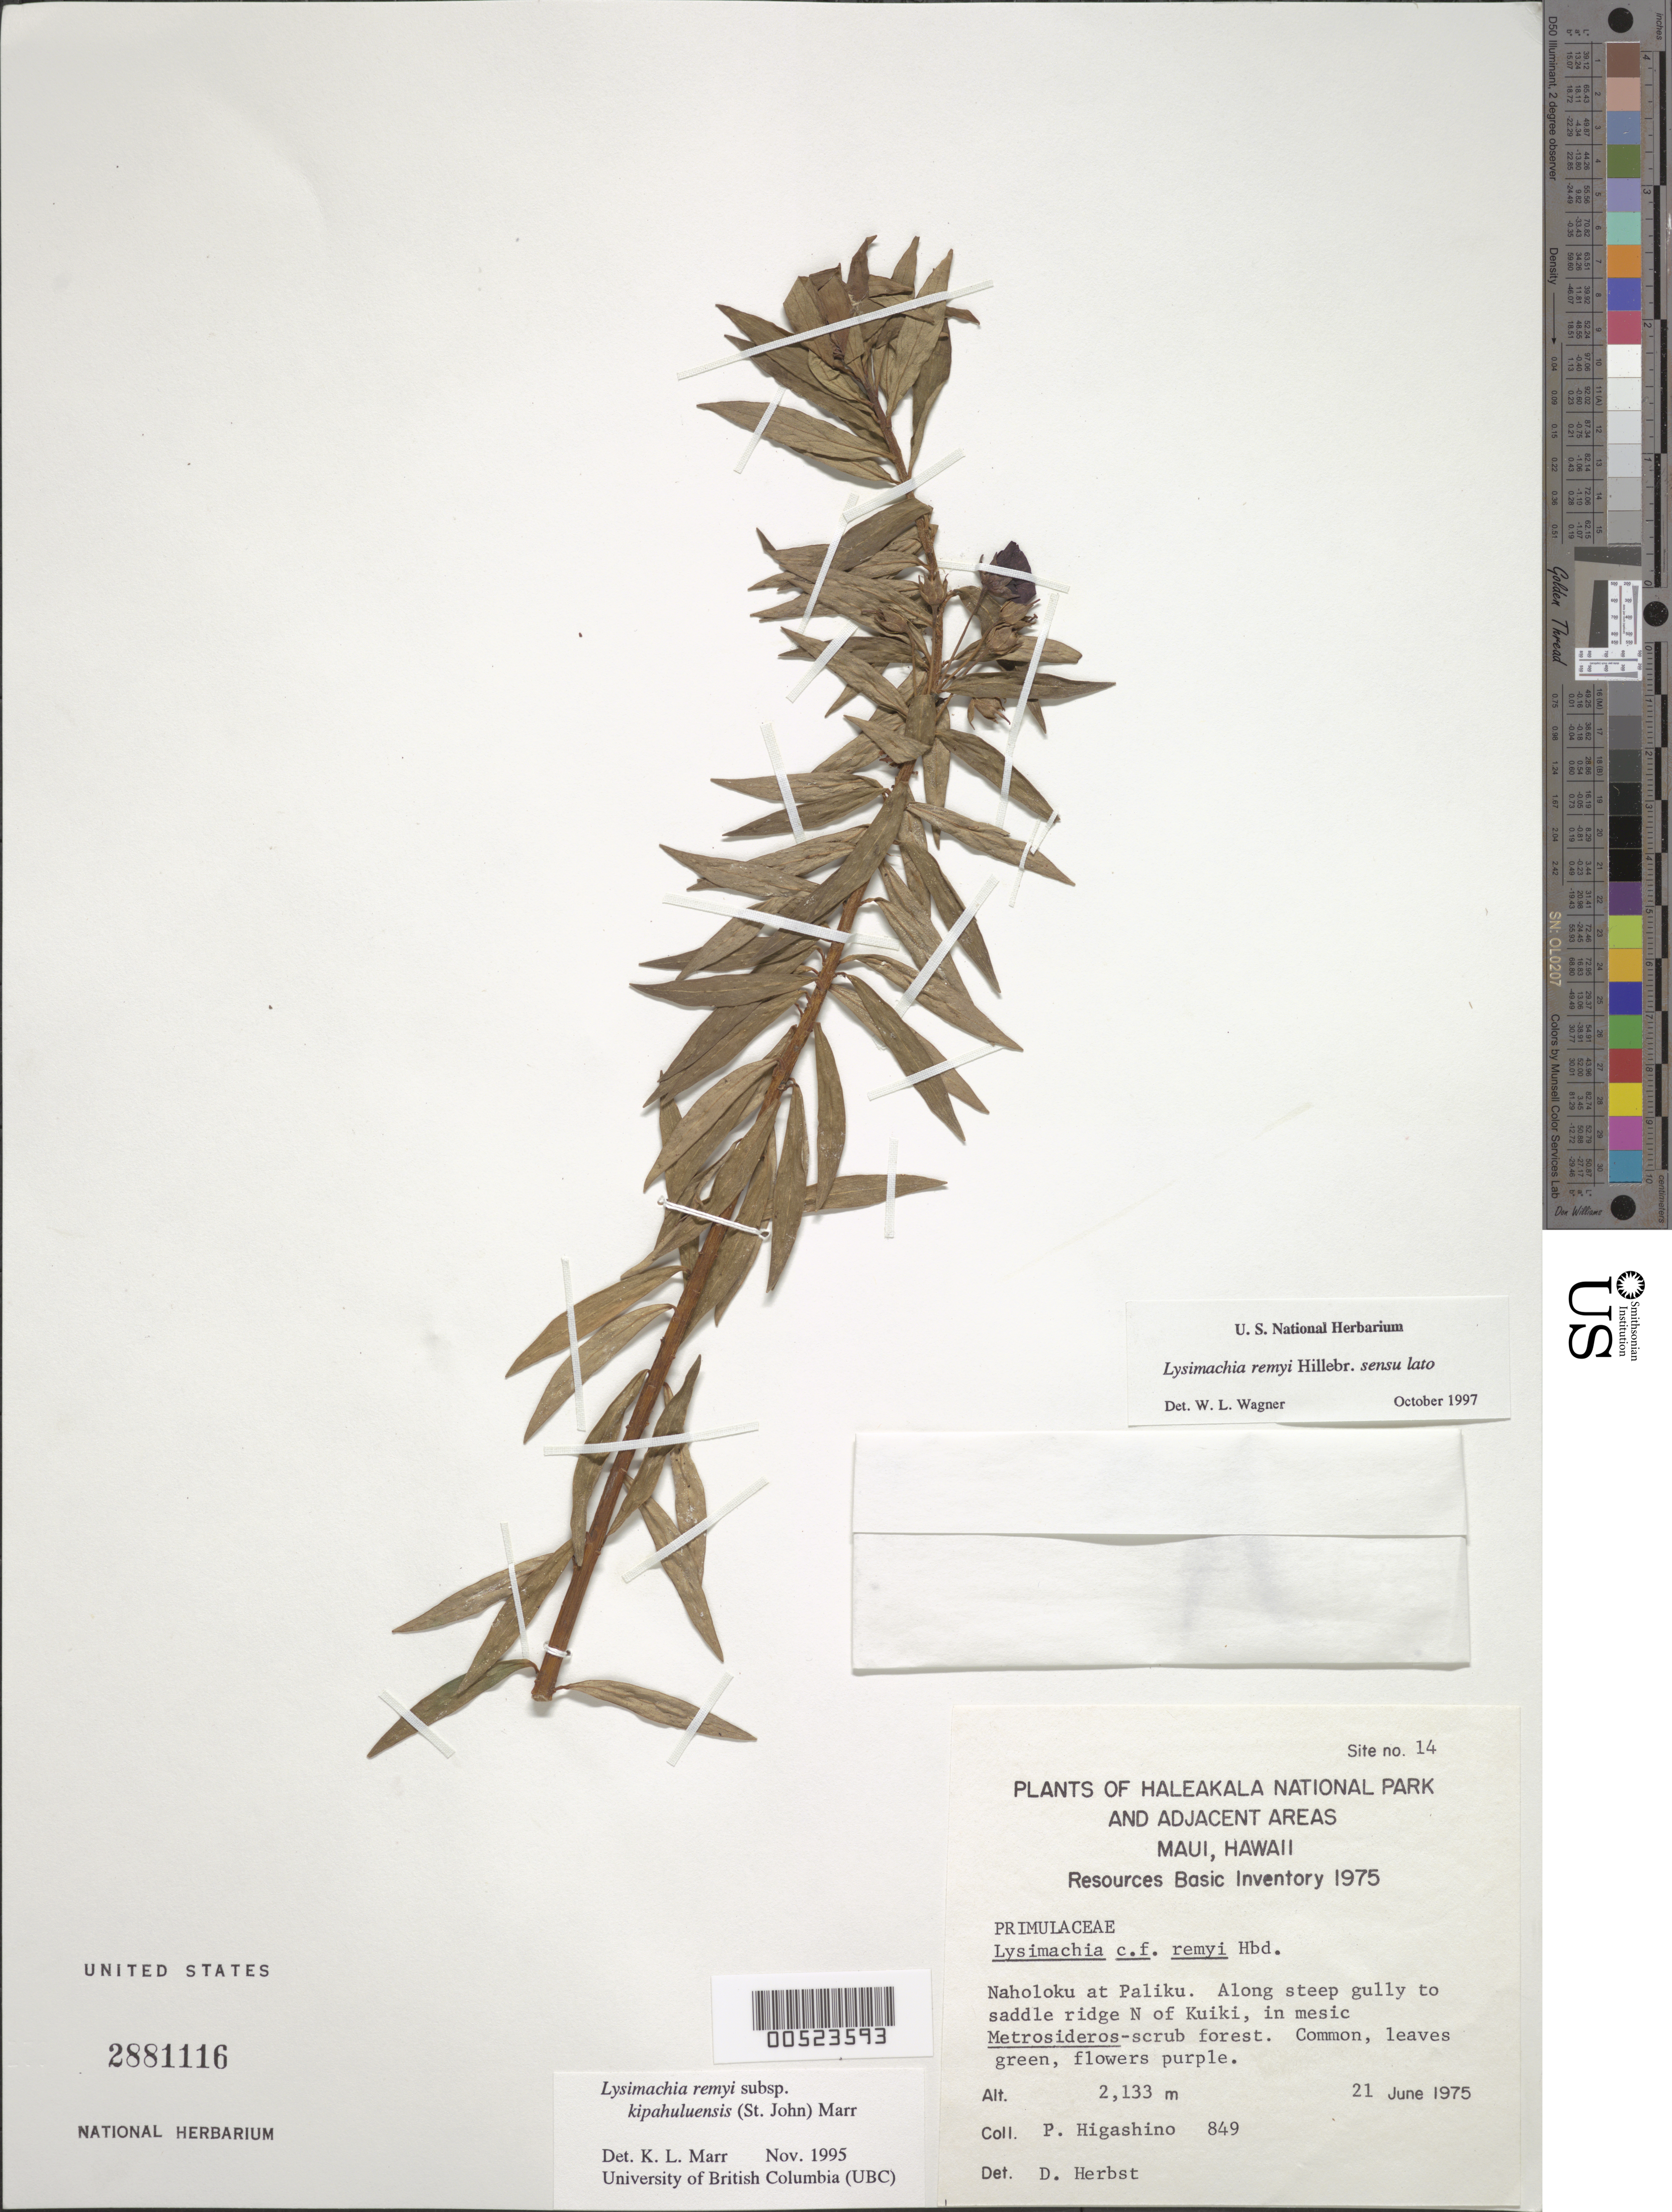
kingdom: Plantae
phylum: Tracheophyta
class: Magnoliopsida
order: Ericales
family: Primulaceae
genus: Lysimachia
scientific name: Lysimachia remyi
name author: Hillebr.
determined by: Wagner, W. L., (BOT), Smithsonian Institution - National Museum of Natural History (UNITED STATES)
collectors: P. Higashino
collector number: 849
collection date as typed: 21 Jun 1975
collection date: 1975-06-21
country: United States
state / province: Hawaii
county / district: Maui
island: Maui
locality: Naholoku at Paliku, along steep gully to saddle ridge N of Kuiki, Haleakala National Park and adjacent areas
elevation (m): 2133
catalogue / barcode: US 2881116